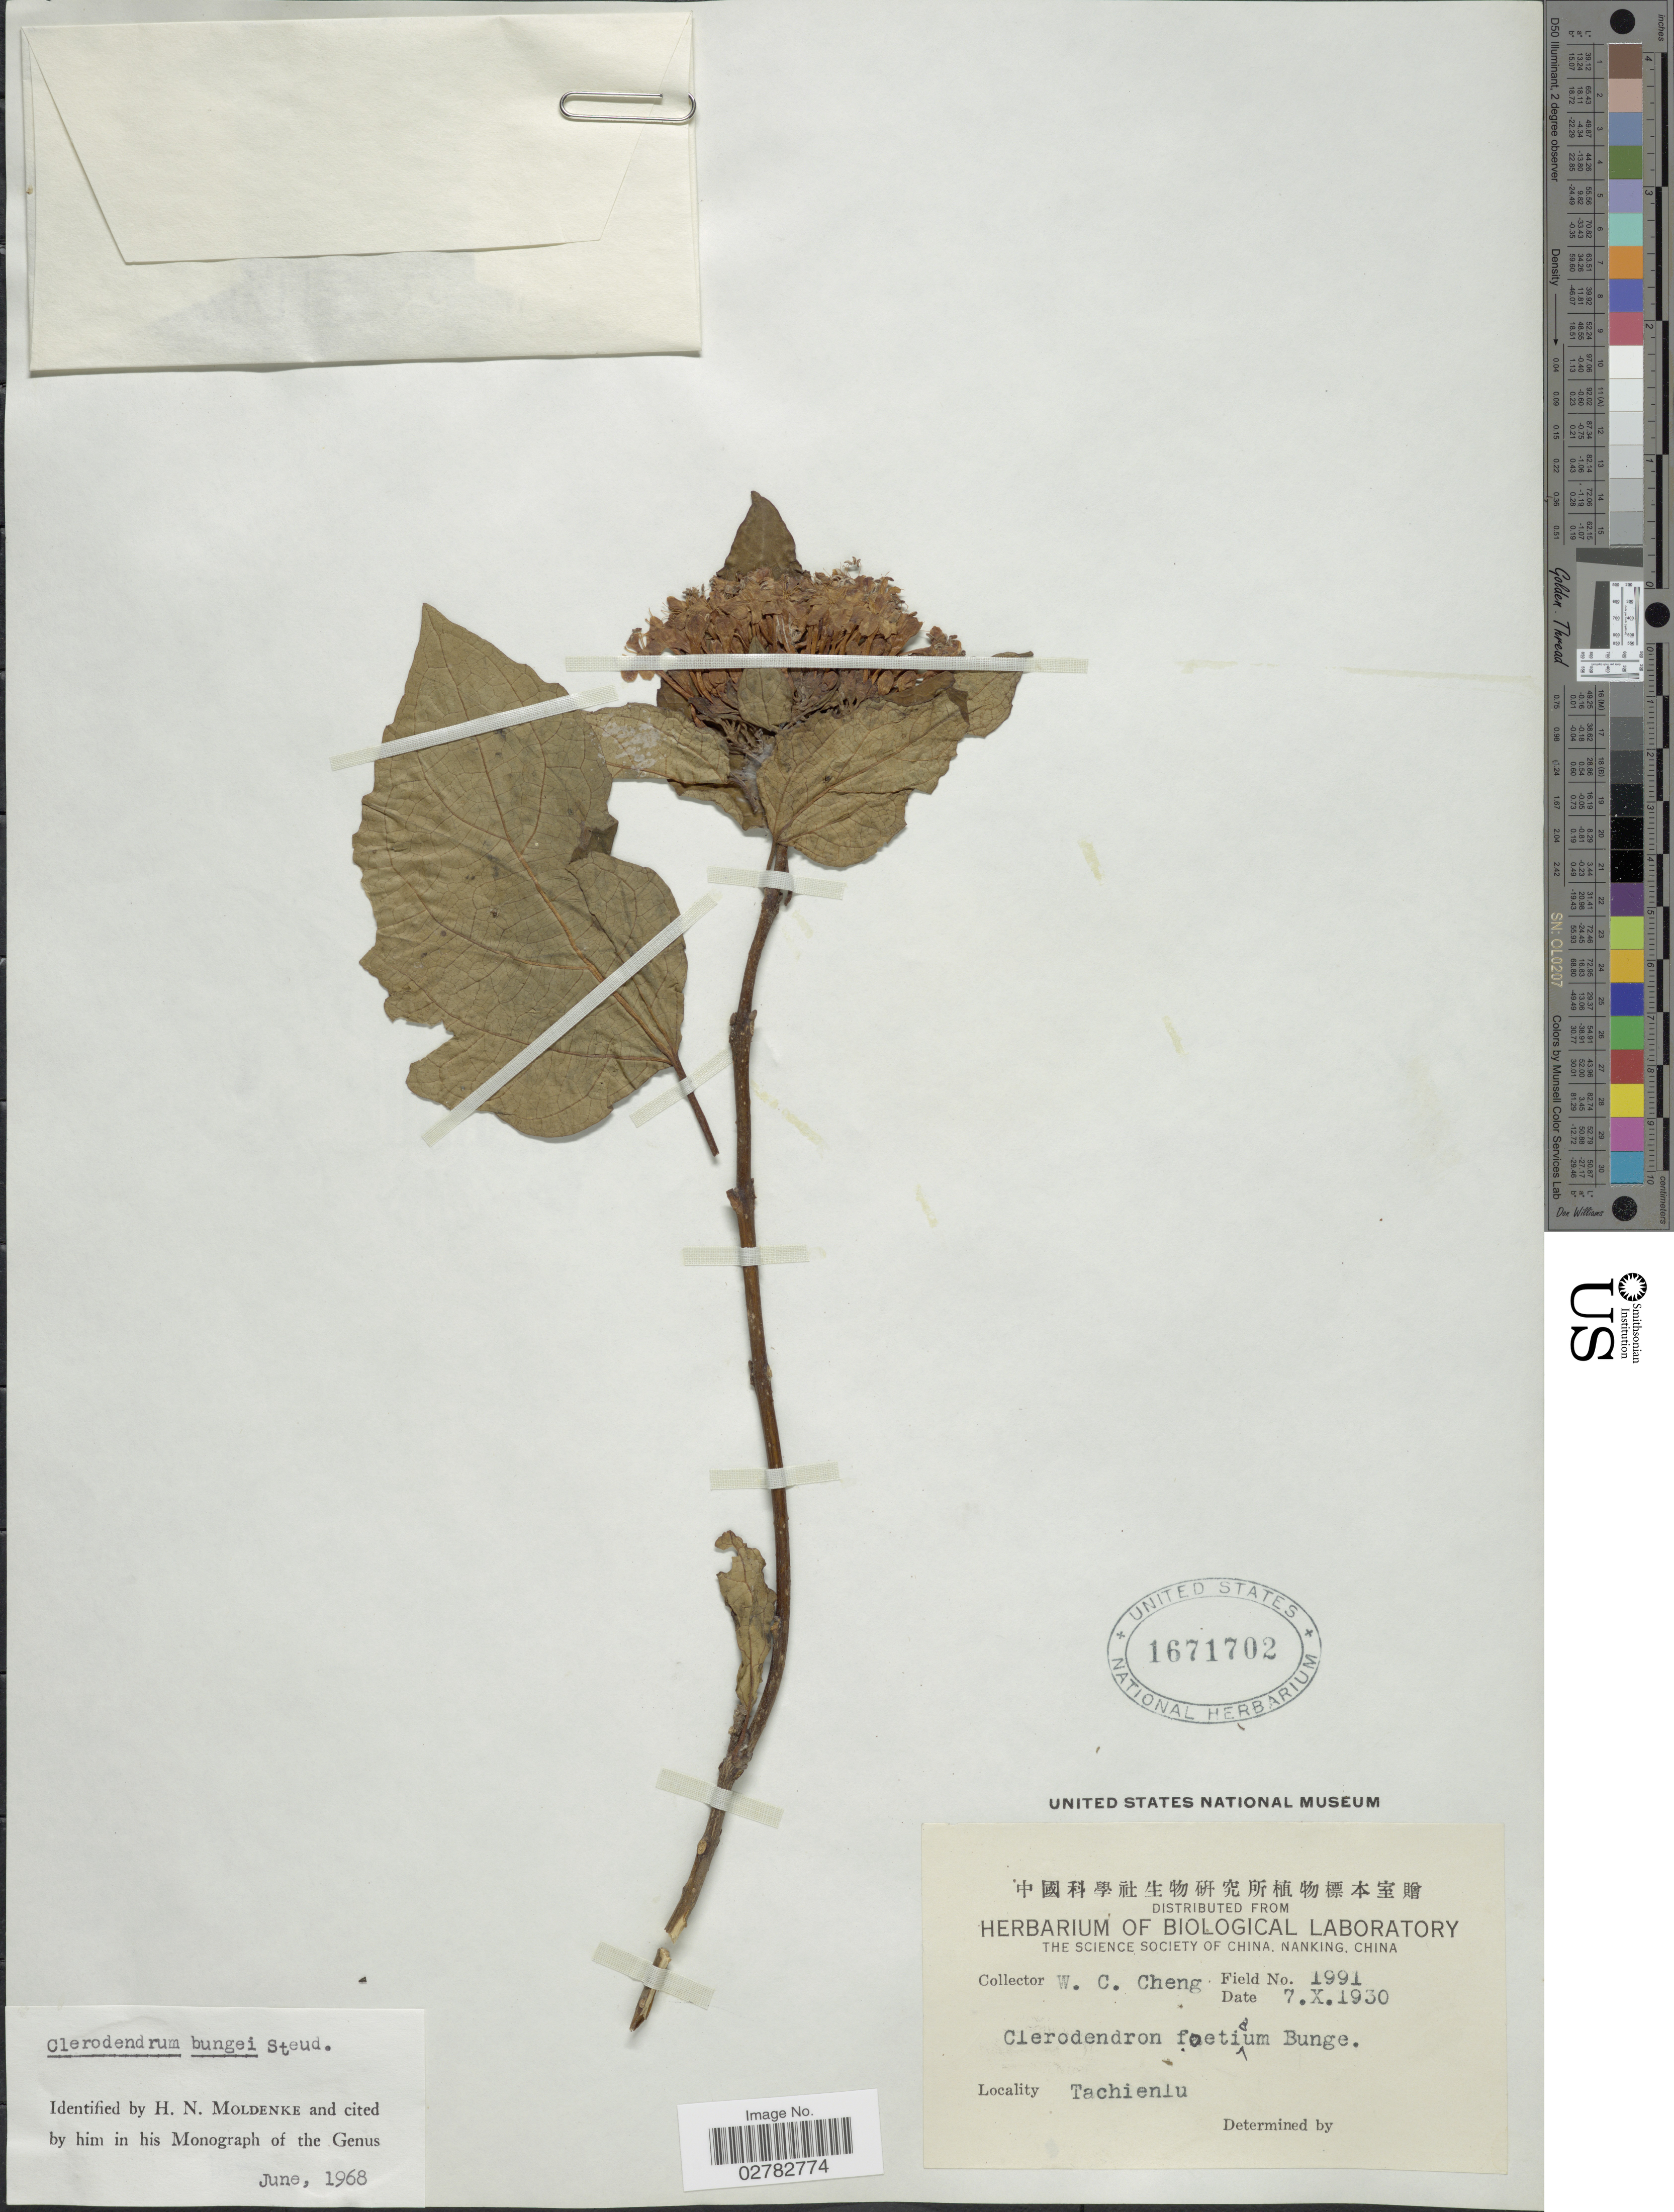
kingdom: Plantae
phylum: Tracheophyta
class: Magnoliopsida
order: Lamiales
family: Lamiaceae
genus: Clerodendrum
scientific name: Clerodendrum bungei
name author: Steud.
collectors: W. C. Cheng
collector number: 1991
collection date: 1930-10-07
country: China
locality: Tachienlu.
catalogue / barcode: US 1671702